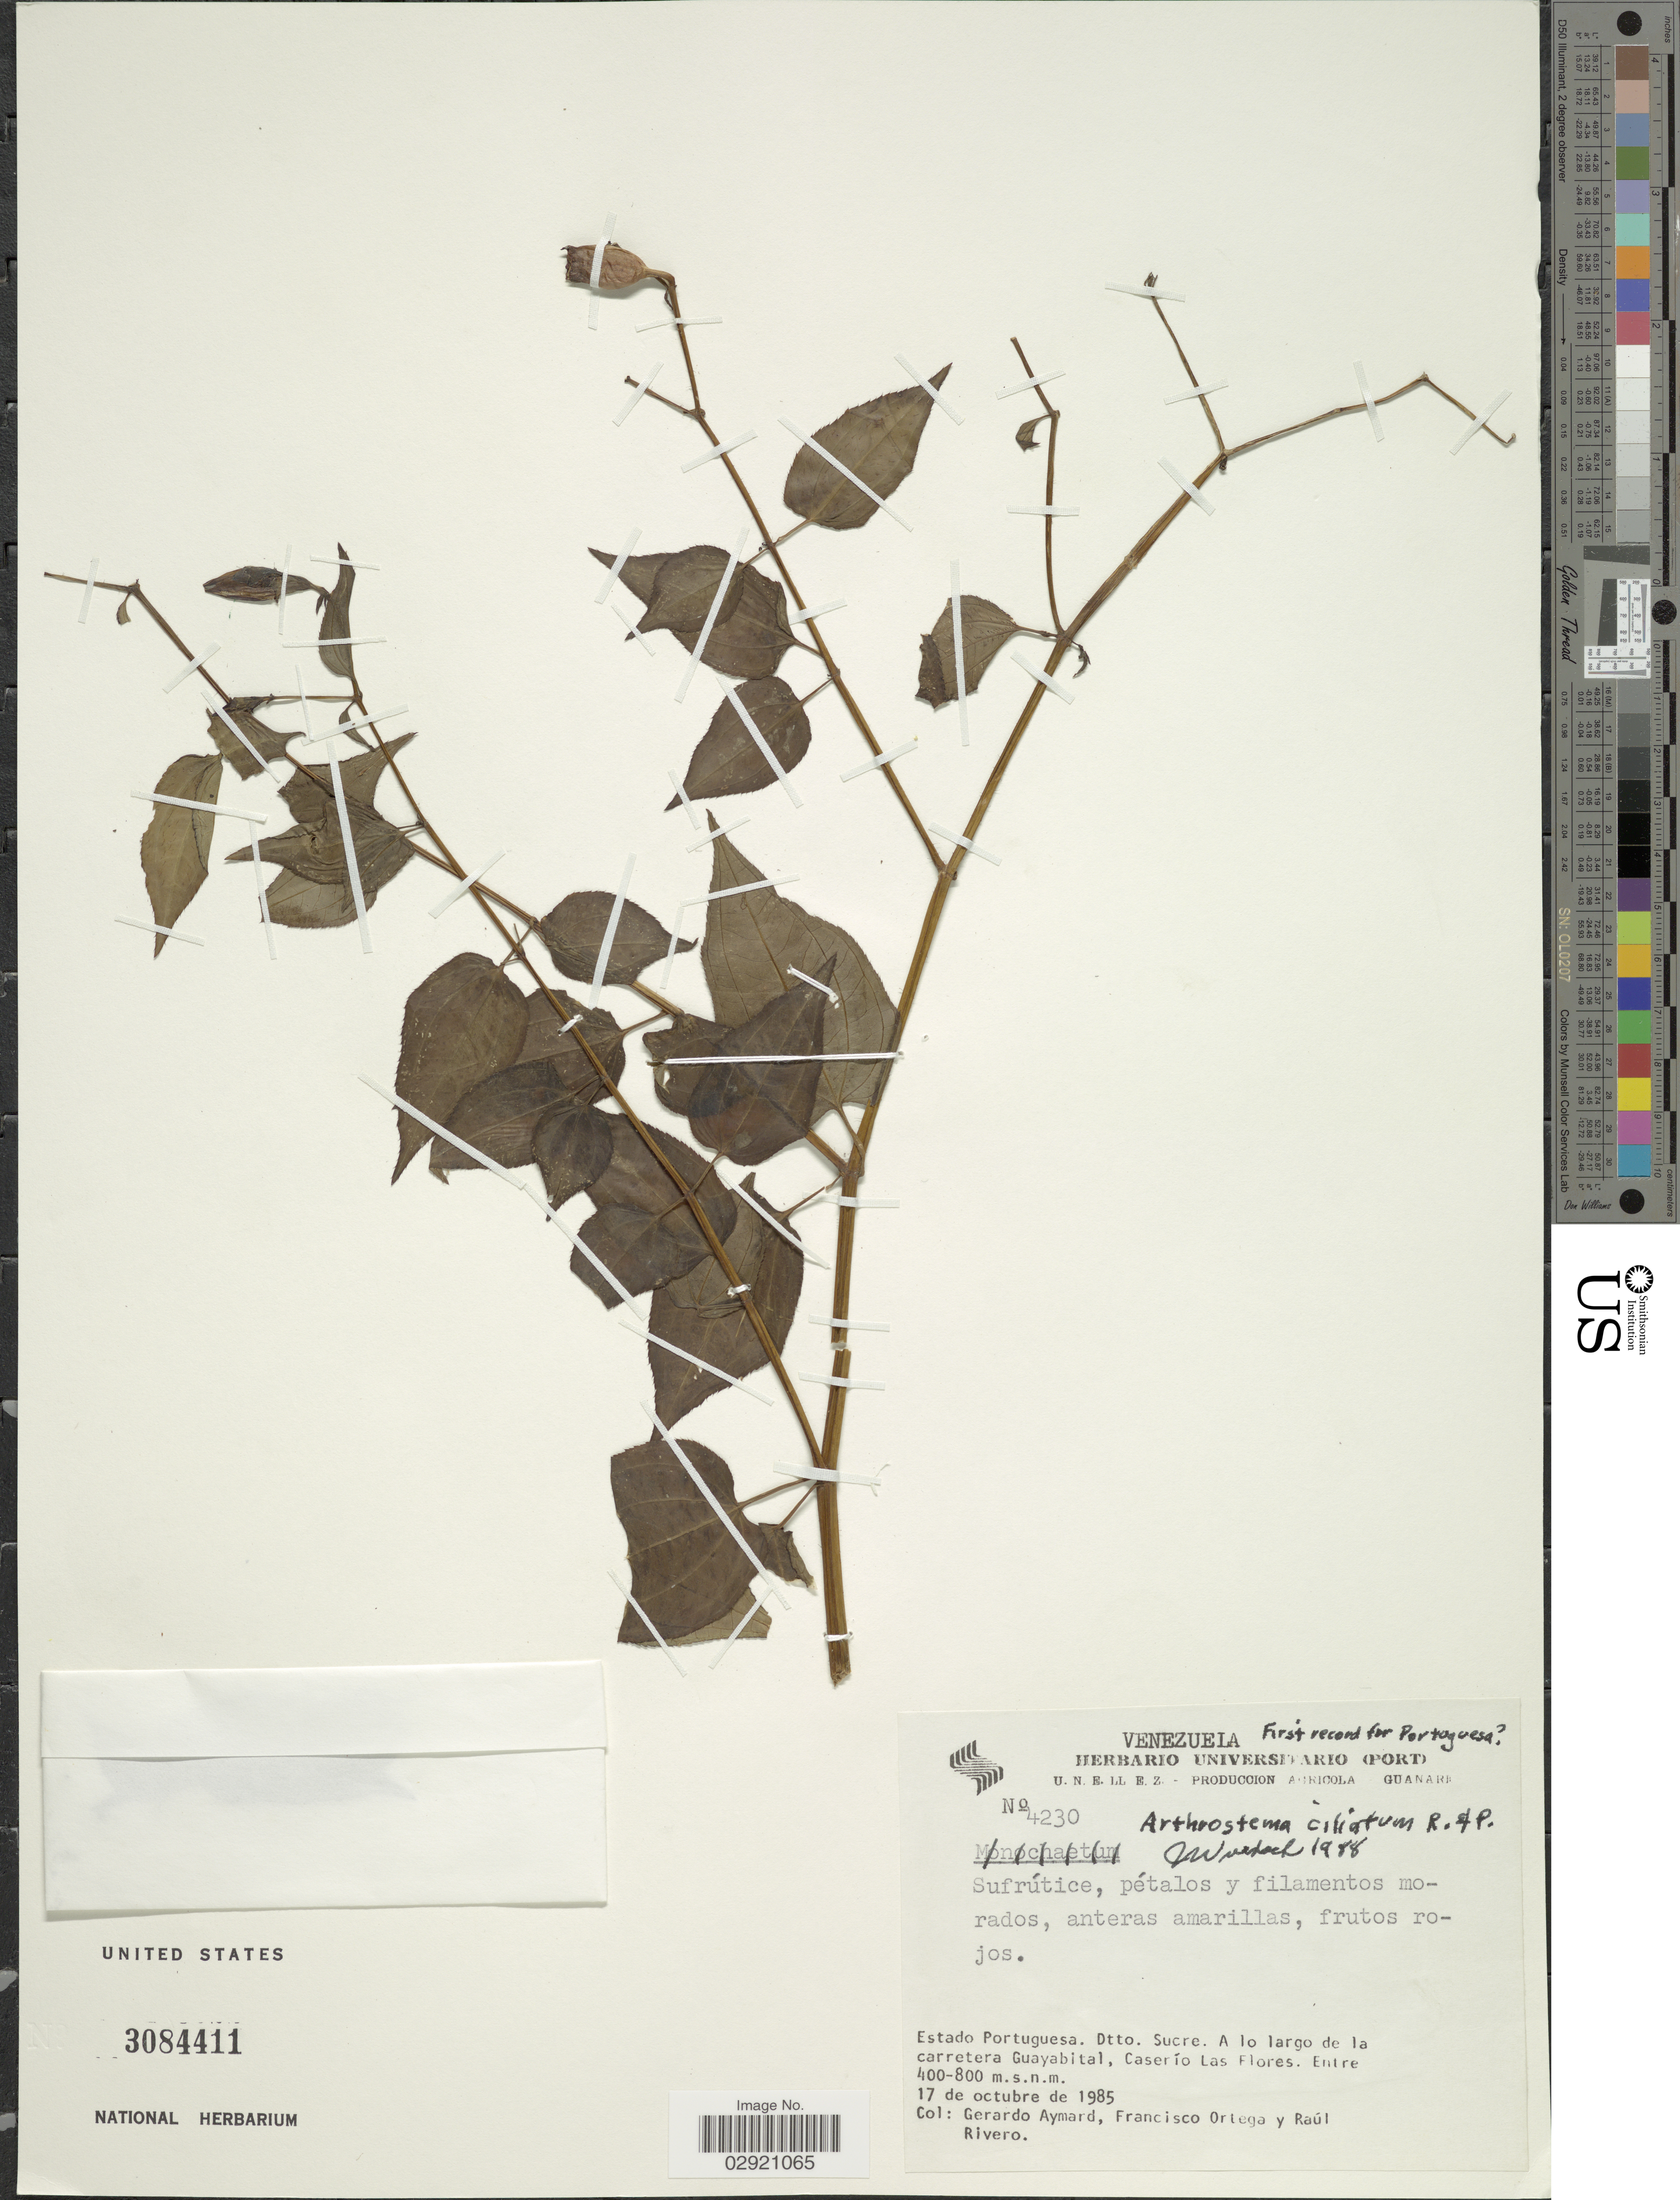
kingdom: Plantae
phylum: Tracheophyta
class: Magnoliopsida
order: Myrtales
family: Melastomataceae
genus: Arthrostemma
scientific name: Arthrostemma ciliatum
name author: Pav. ex D. Don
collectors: G. A. Aymard, F. J. Ortega & R. Rivero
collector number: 4230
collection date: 1985-10-17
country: Venezuela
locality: Estado Portuguesa. Dtto. Sucre. A lo largo de la carretera Guayabital, Caserío Las Flores.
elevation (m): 400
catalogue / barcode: US 3084411